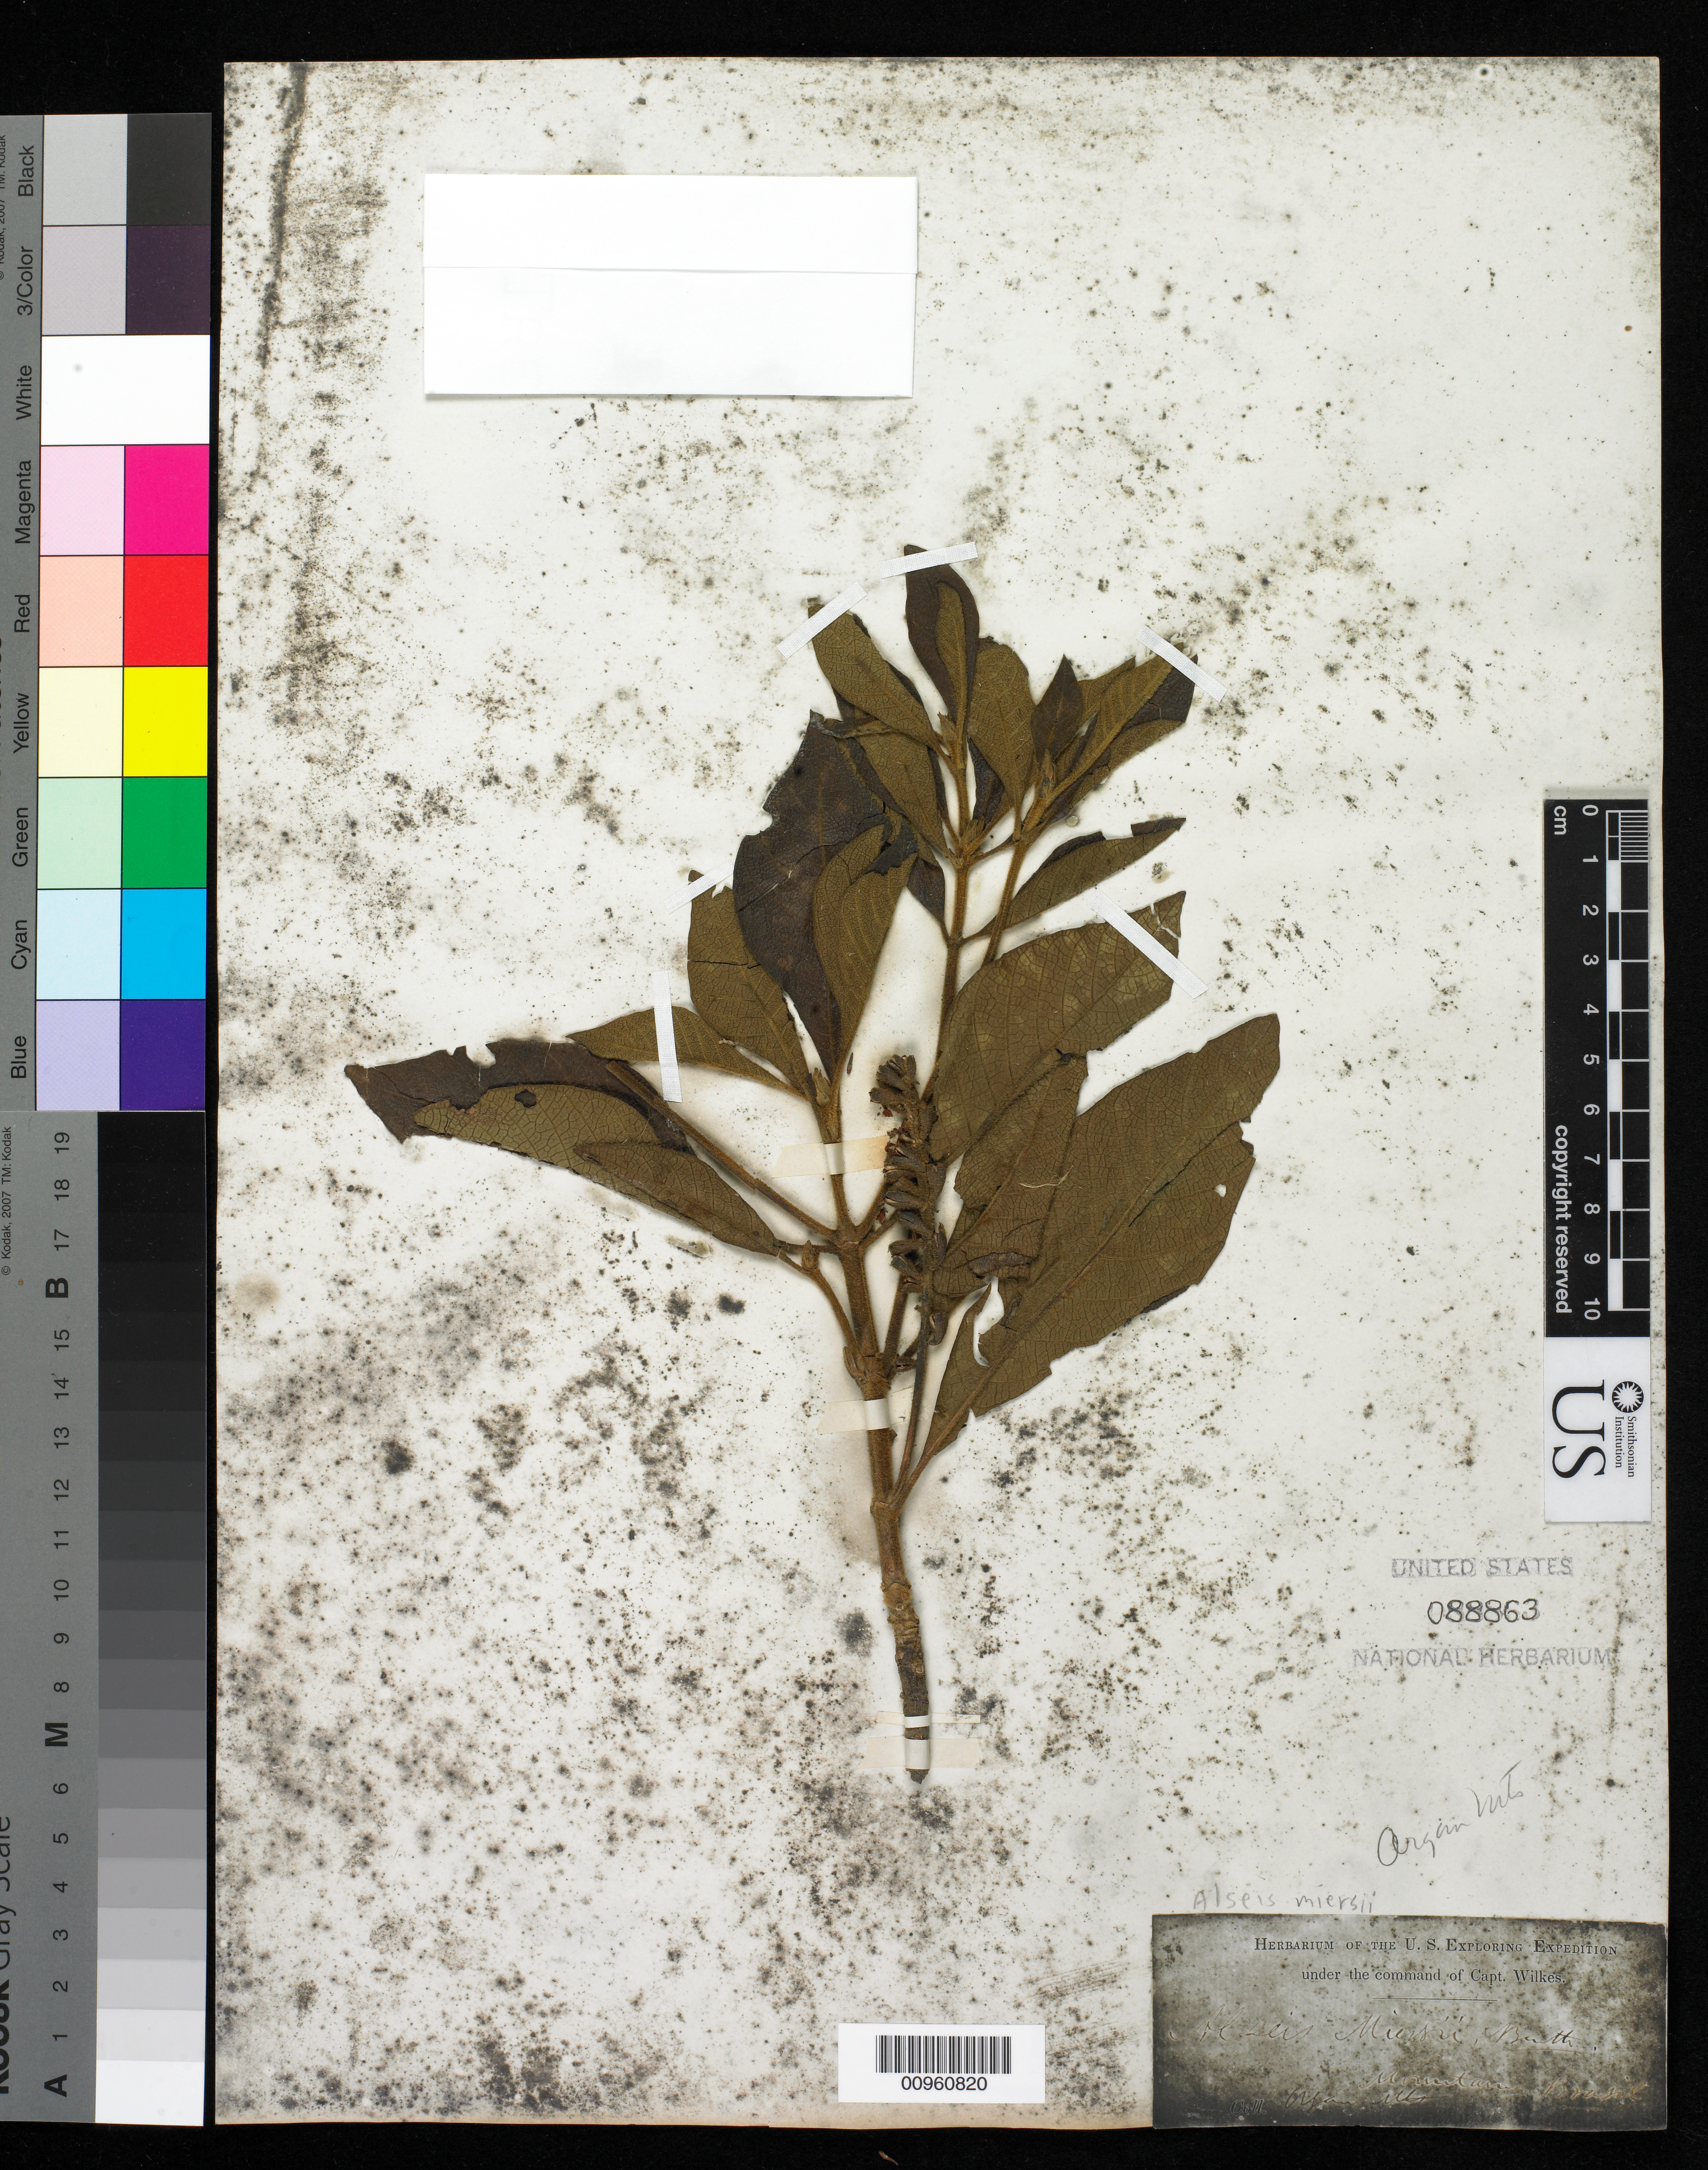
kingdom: Plantae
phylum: Tracheophyta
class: Magnoliopsida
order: Gentianales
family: Rubiaceae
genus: Alseis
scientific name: Alseis miersii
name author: Benth.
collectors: Wilkes Explor. Exped.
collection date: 1838/1842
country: Brazil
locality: Organ Mts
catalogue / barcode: US 88863